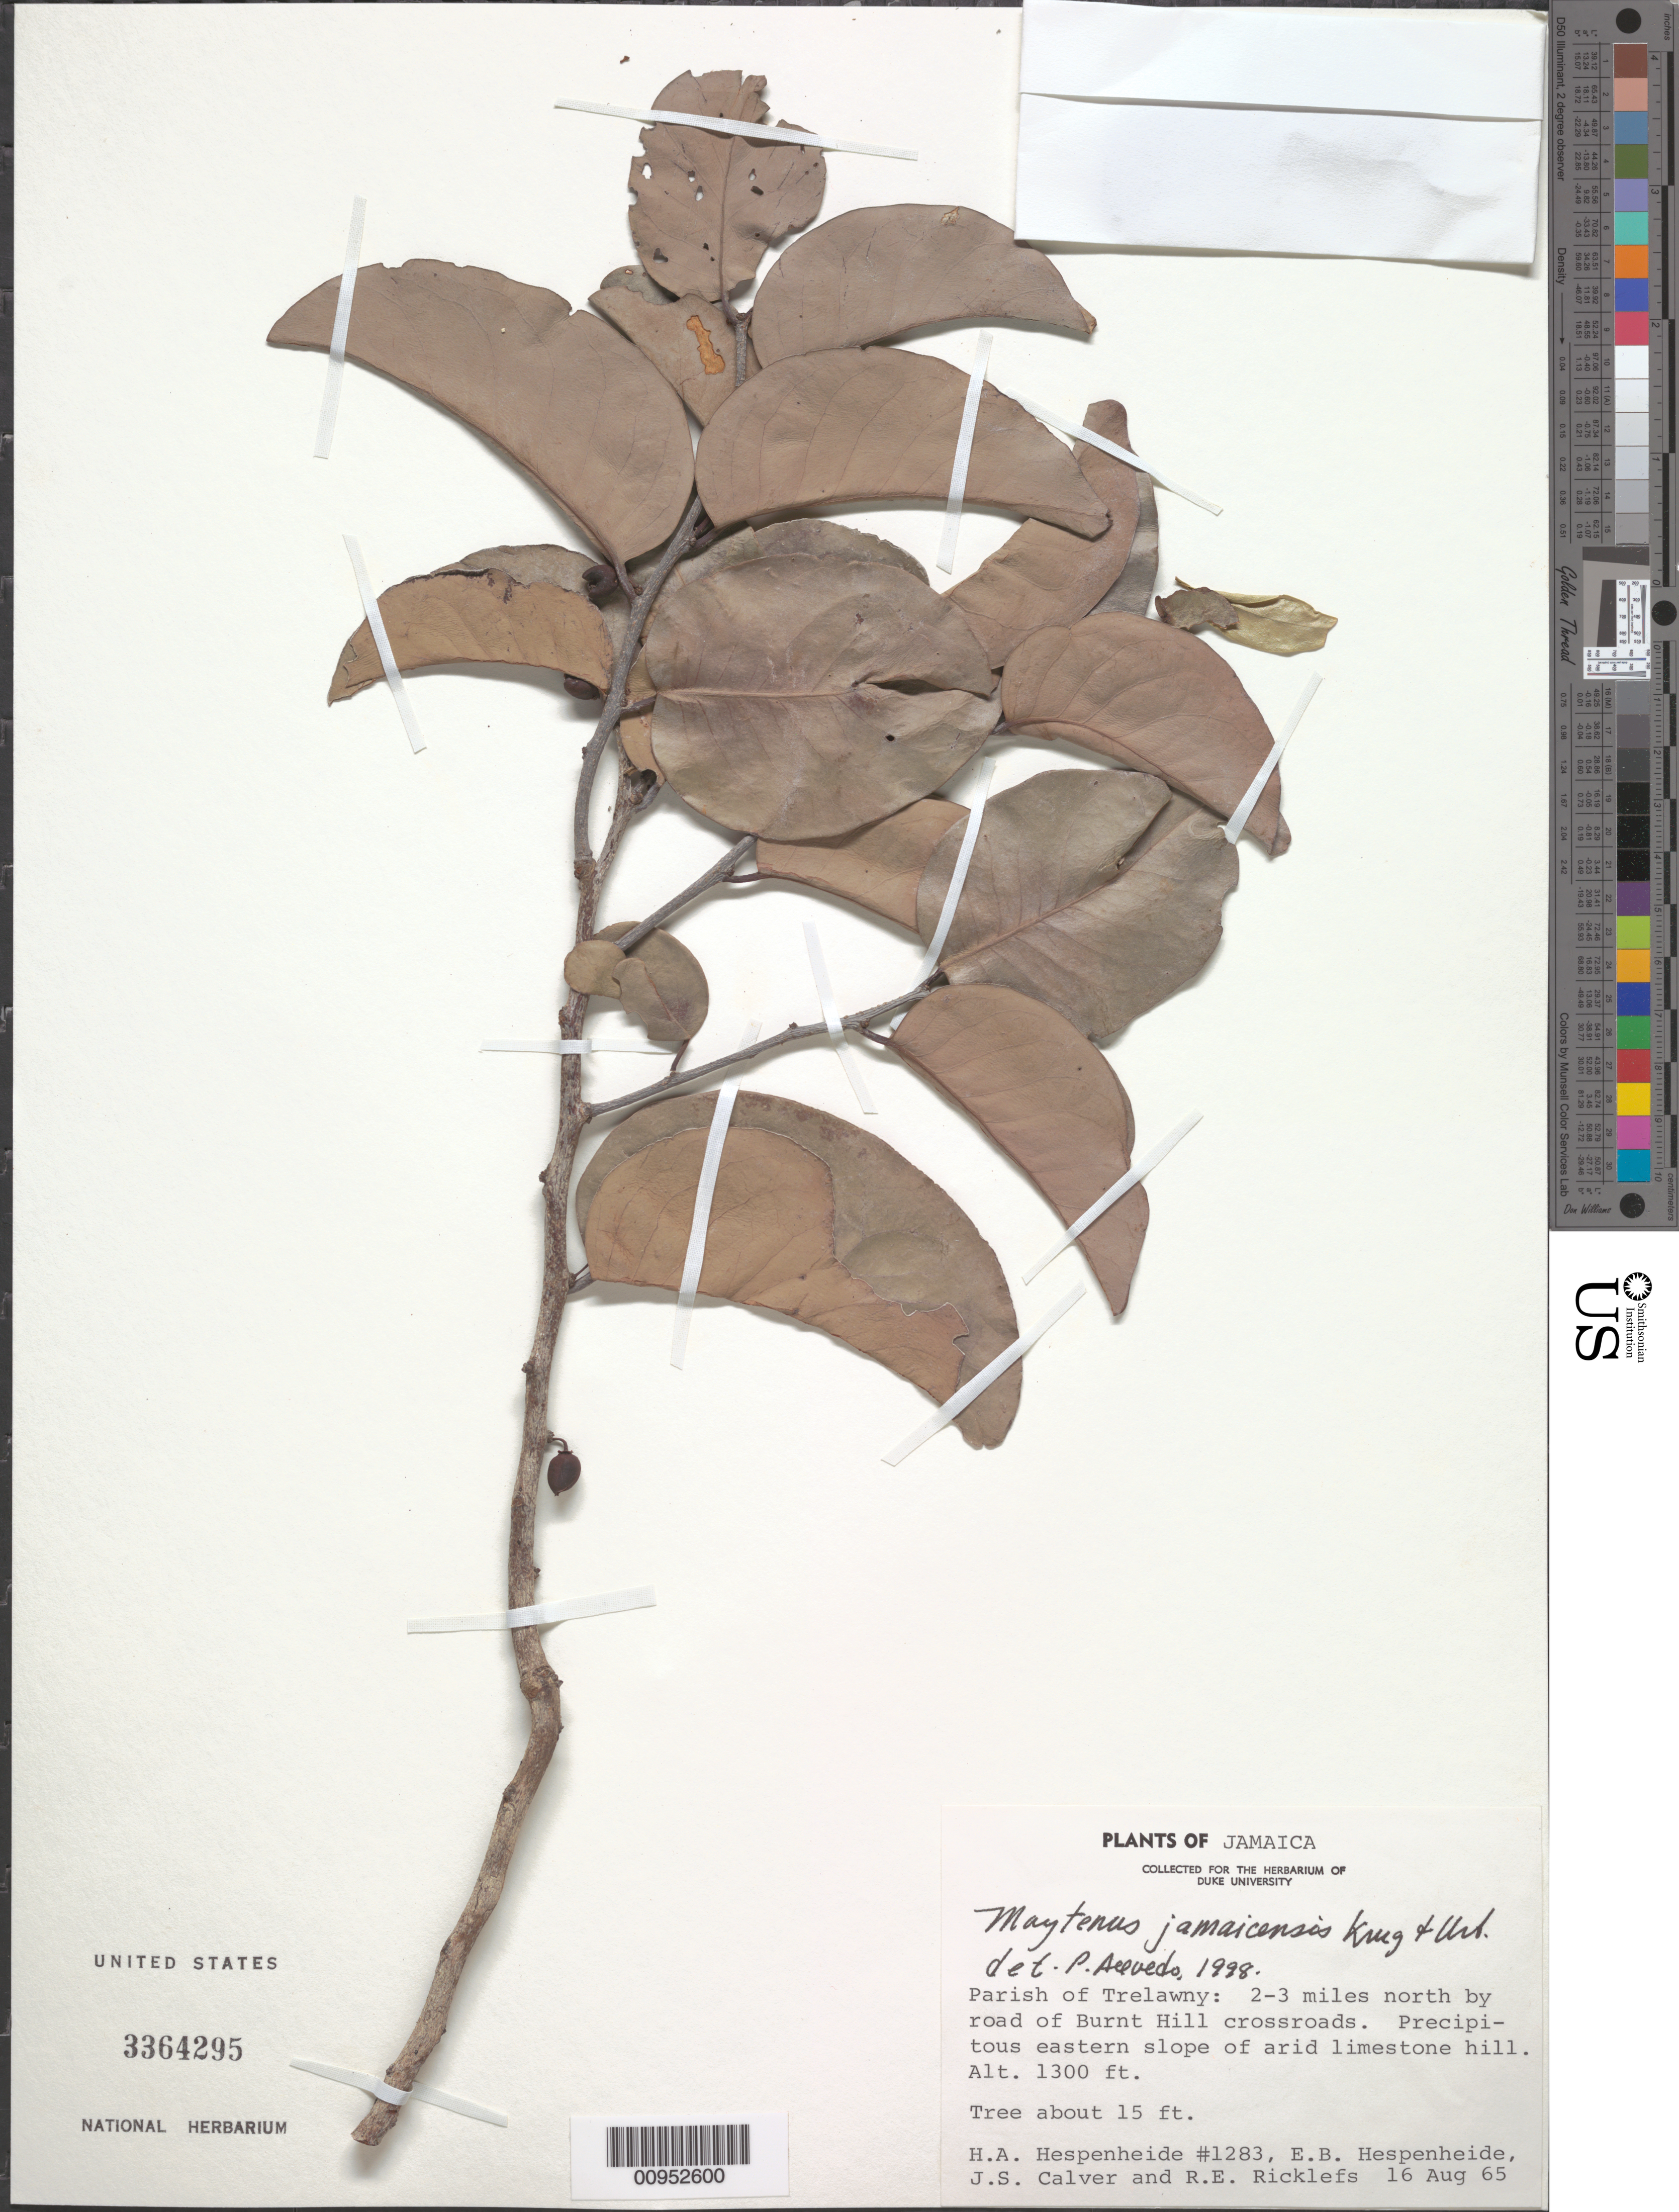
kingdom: Plantae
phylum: Tracheophyta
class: Magnoliopsida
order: Celastrales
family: Celastraceae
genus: Maytenus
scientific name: Maytenus jamaicensis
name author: Krug & Urb.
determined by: Acevedo-Rodríguez, P., (BOT), Smithsonian Institution - National Museum of Natural History (UNITED STATES)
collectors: H. A. Hespenheide, E. Hespenheide, J. Calver & R. Ricklefs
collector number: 1283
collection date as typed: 16 Aug 1965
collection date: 1965-08-16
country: Jamaica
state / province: Trelawny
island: Jamaica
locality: Burnt Hill crossroads, 2-3 miles N by road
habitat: Precipitous eastern slope of arid limestone hill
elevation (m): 396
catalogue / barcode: US 3364295